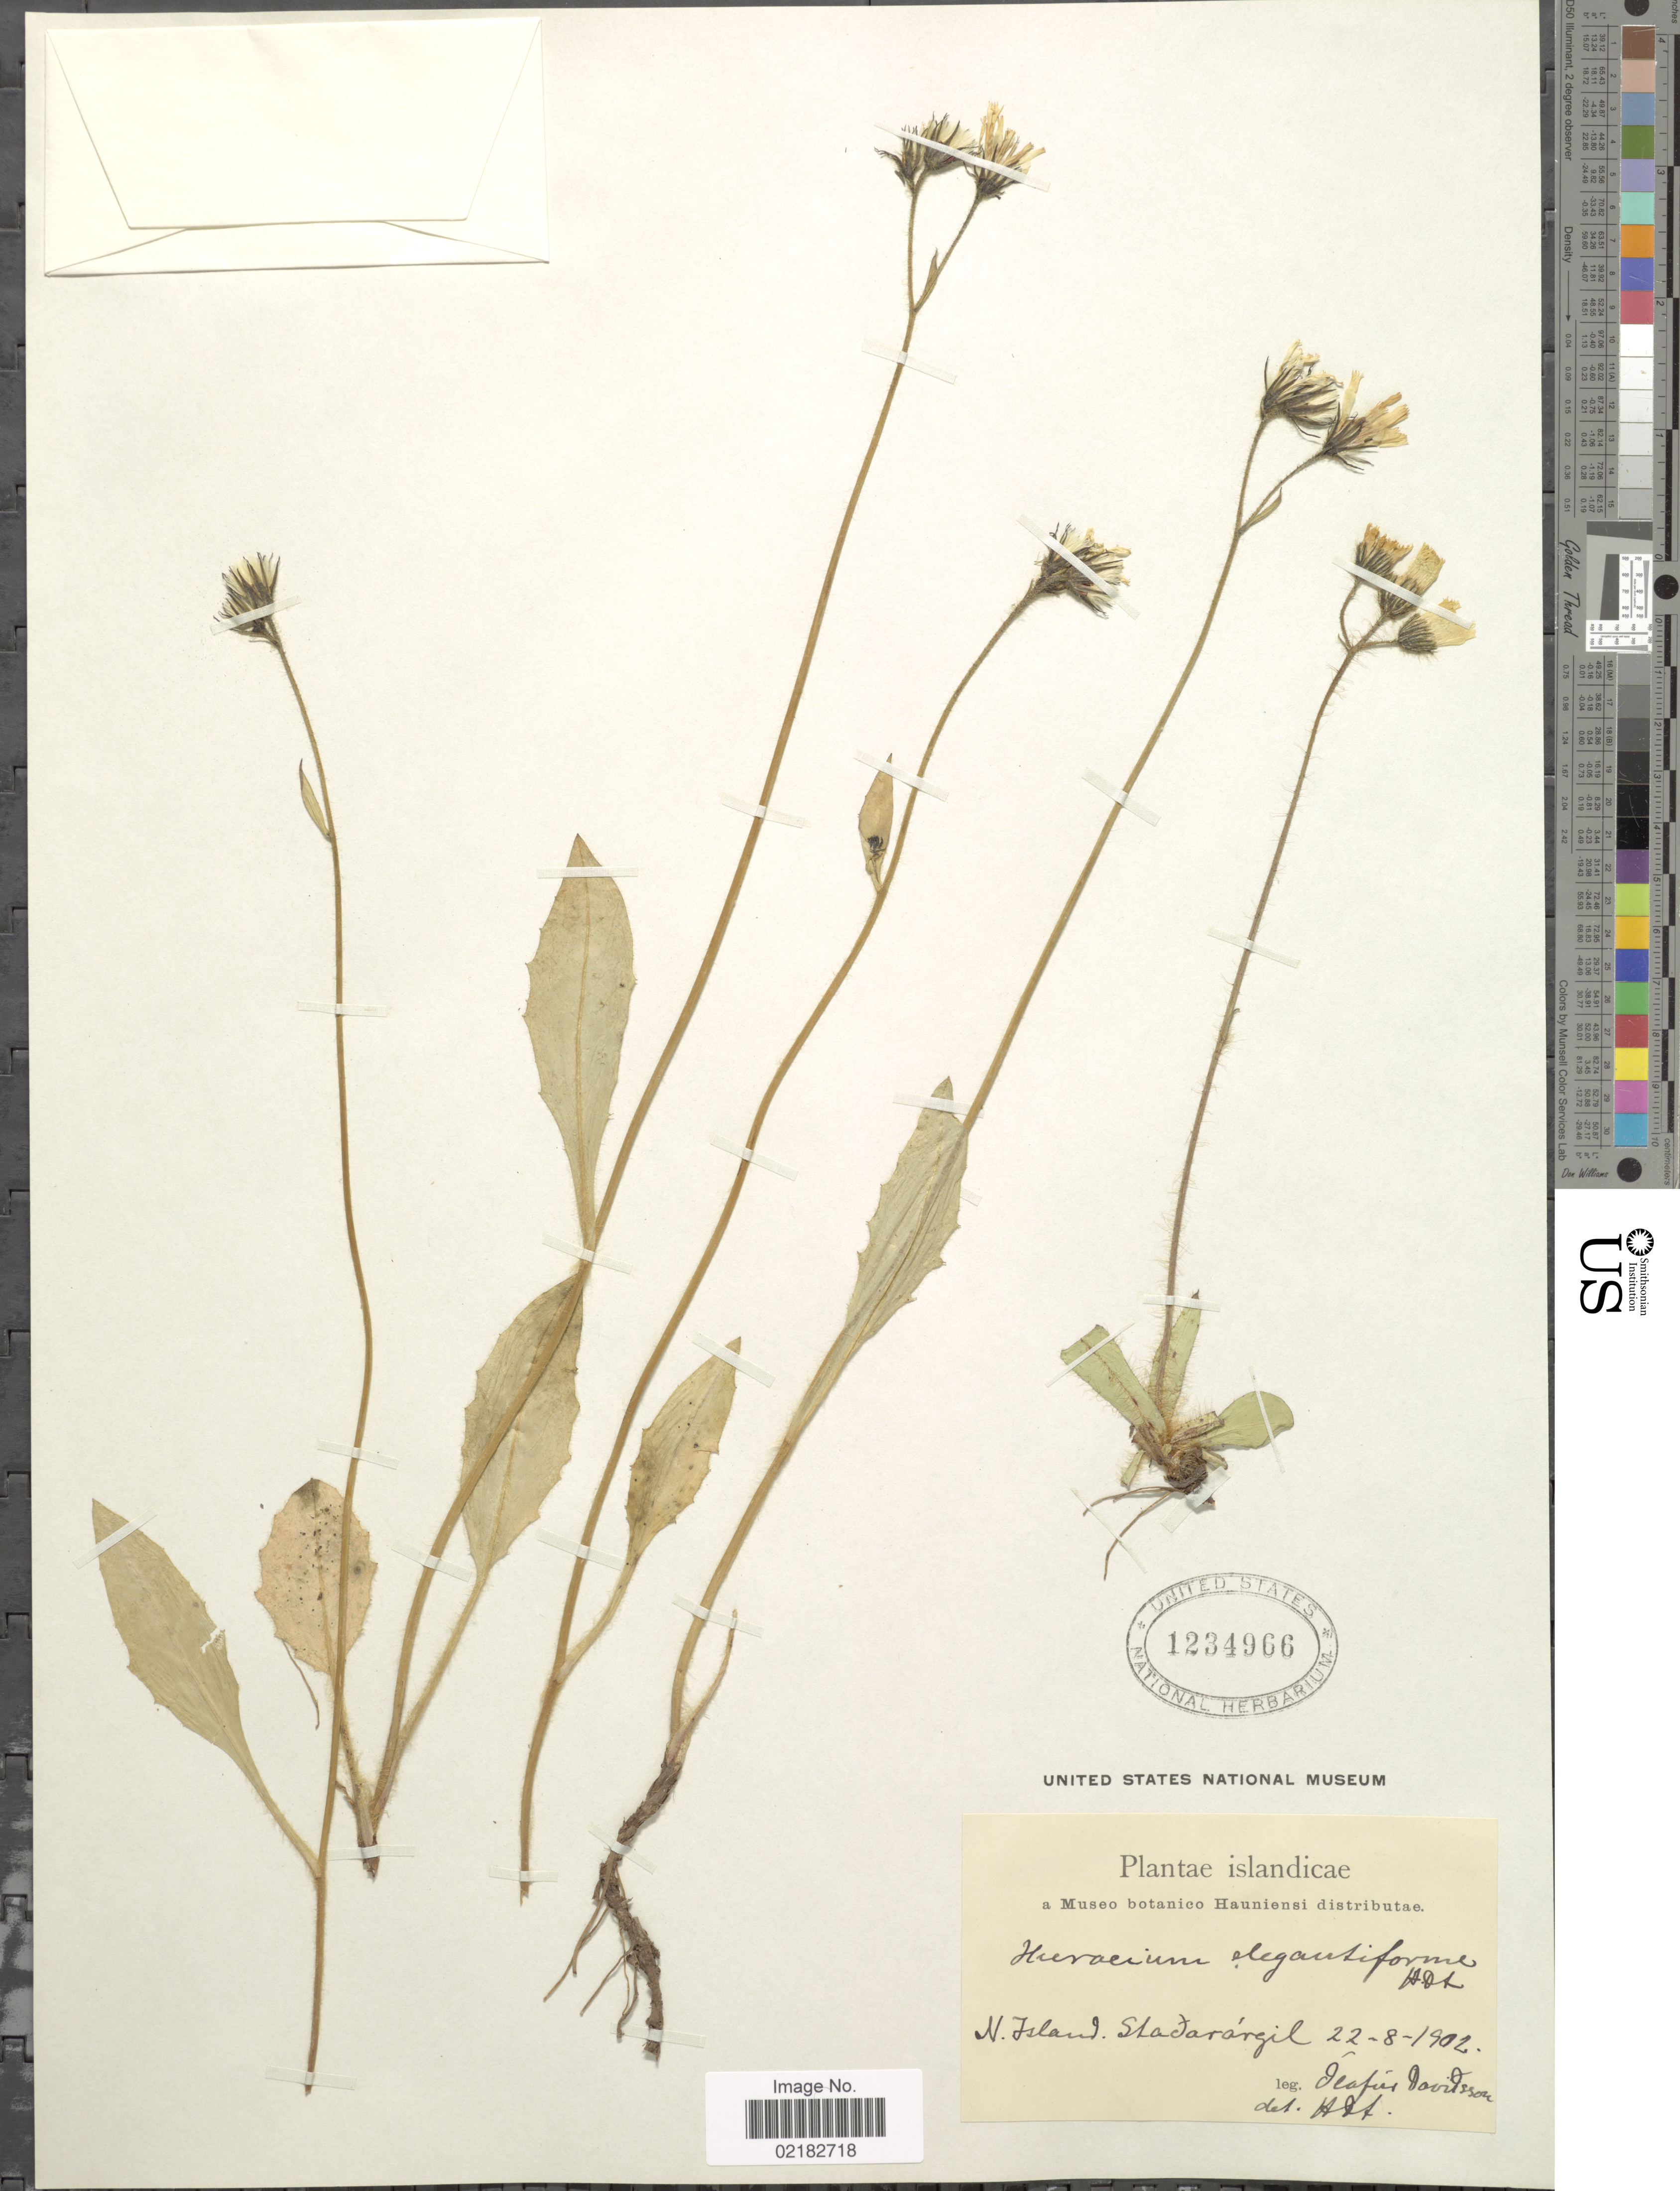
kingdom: Plantae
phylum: Tracheophyta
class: Magnoliopsida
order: Asterales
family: Asteraceae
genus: Hieracium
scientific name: Hieracium elegantiforme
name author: Dahlst.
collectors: O. Davidsson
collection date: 1902-08-22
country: Iceland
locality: Islandicae. N. Island, Staðarargil, Islandicae.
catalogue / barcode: US 1234966